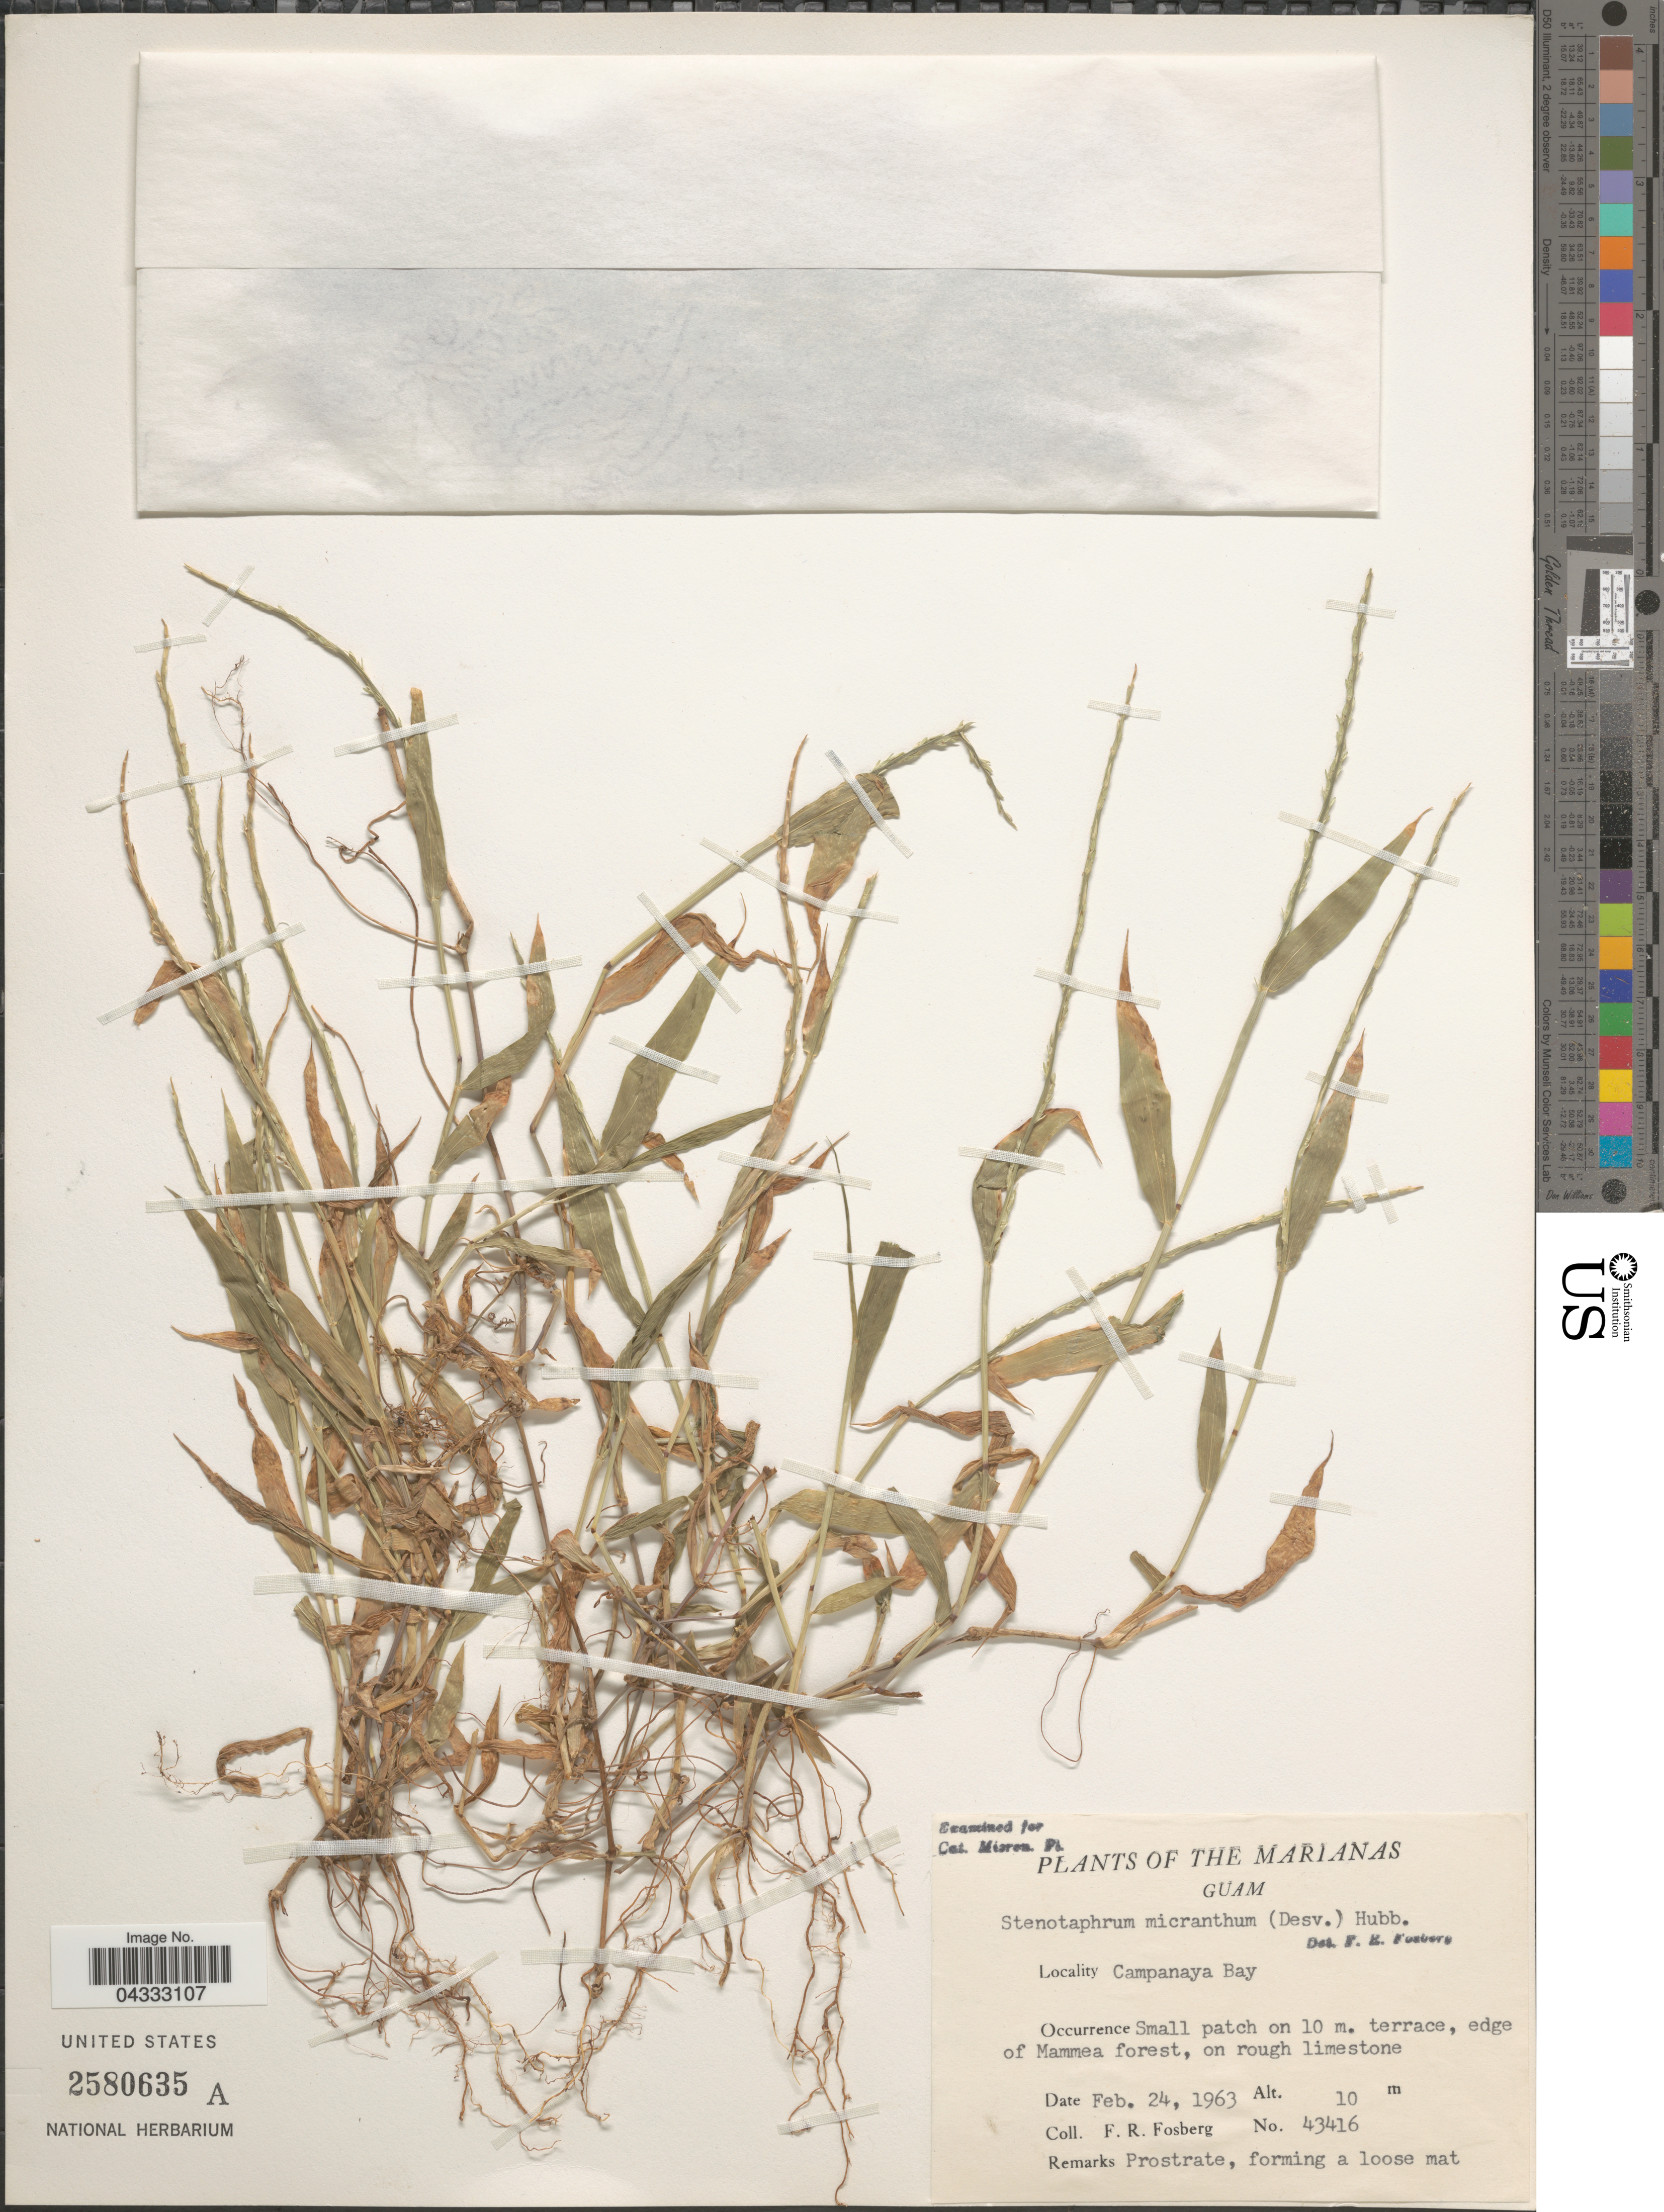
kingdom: Plantae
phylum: Tracheophyta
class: Liliopsida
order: Poales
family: Poaceae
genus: Stenotaphrum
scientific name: Stenotaphrum micranthum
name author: (Desv.) C.E. Hubb.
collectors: F. R. Fosberg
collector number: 43416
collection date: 1963-02-24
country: Guam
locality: The Marianas. Campanaya Bay.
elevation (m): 10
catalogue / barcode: US 2580635A